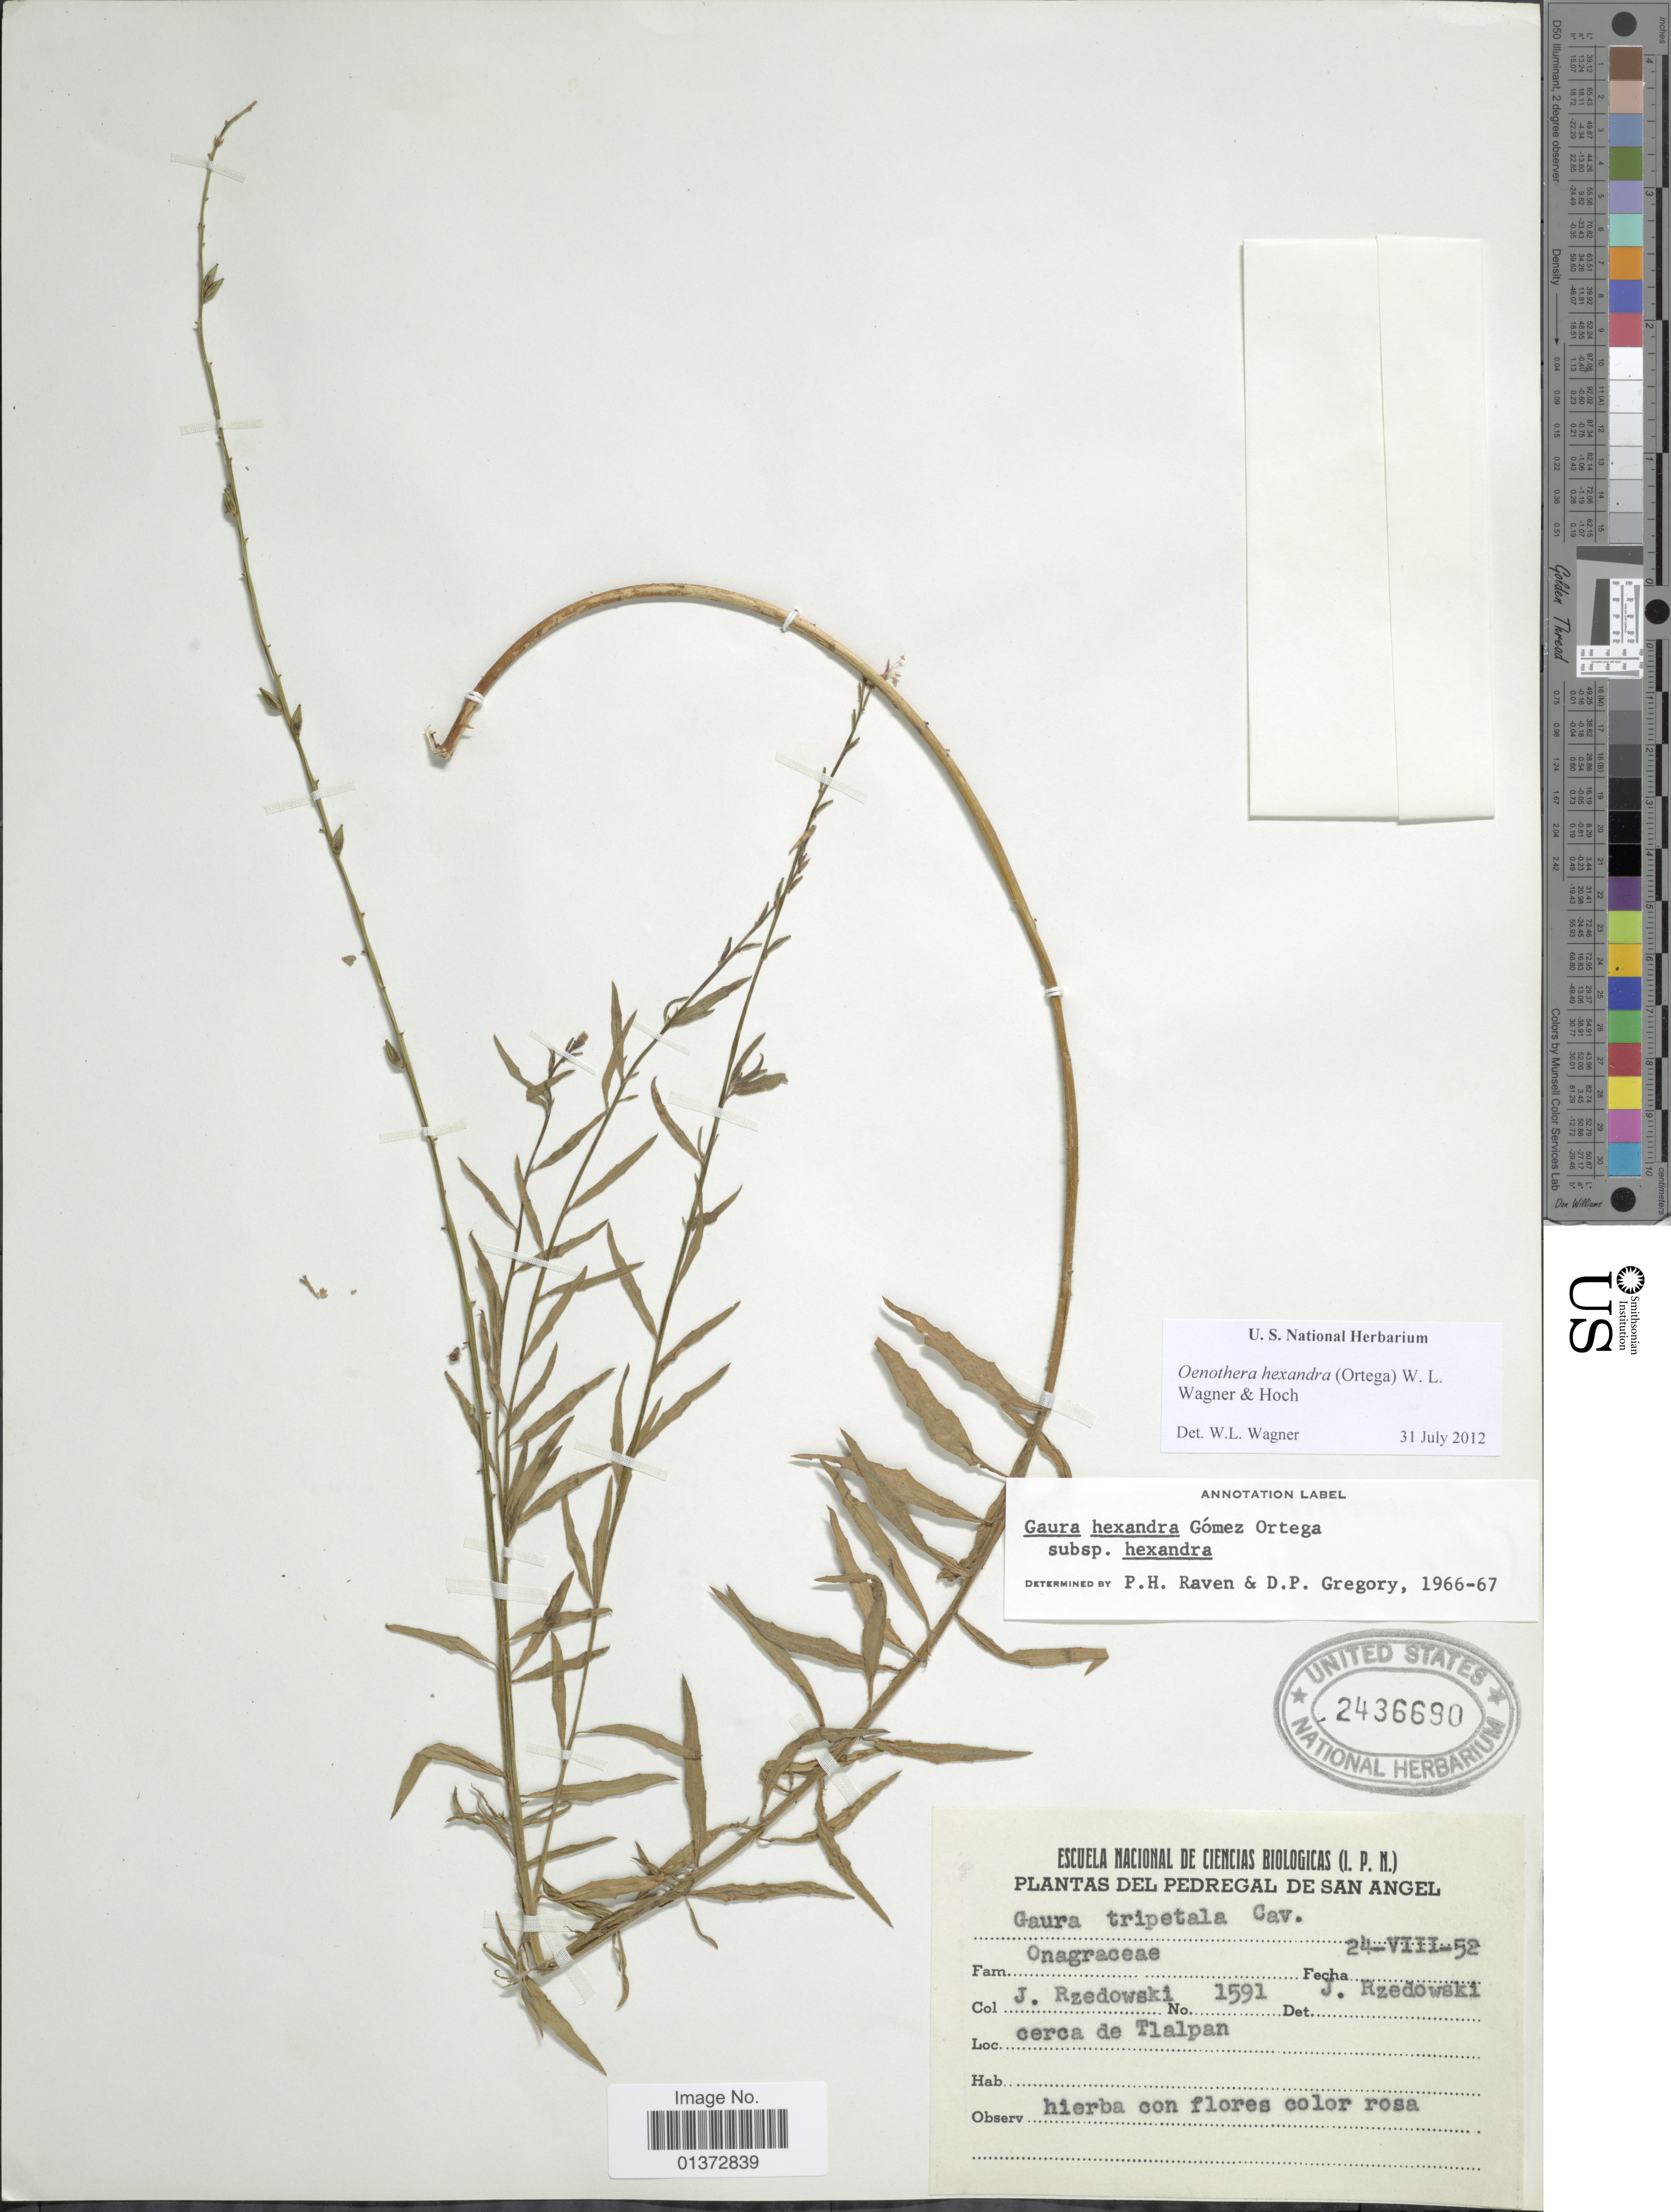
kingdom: Plantae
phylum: Tracheophyta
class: Magnoliopsida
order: Myrtales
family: Onagraceae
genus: Oenothera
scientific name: Oenothera hexandra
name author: (Ortega) W.L. Wagner & Hoch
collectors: J. Rzedowski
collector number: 1591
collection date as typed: Transcribed d/m/y: 24/8/52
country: Mexico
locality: Pedregal de San Angel, cerca de Tlalpan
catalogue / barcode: US 2436690